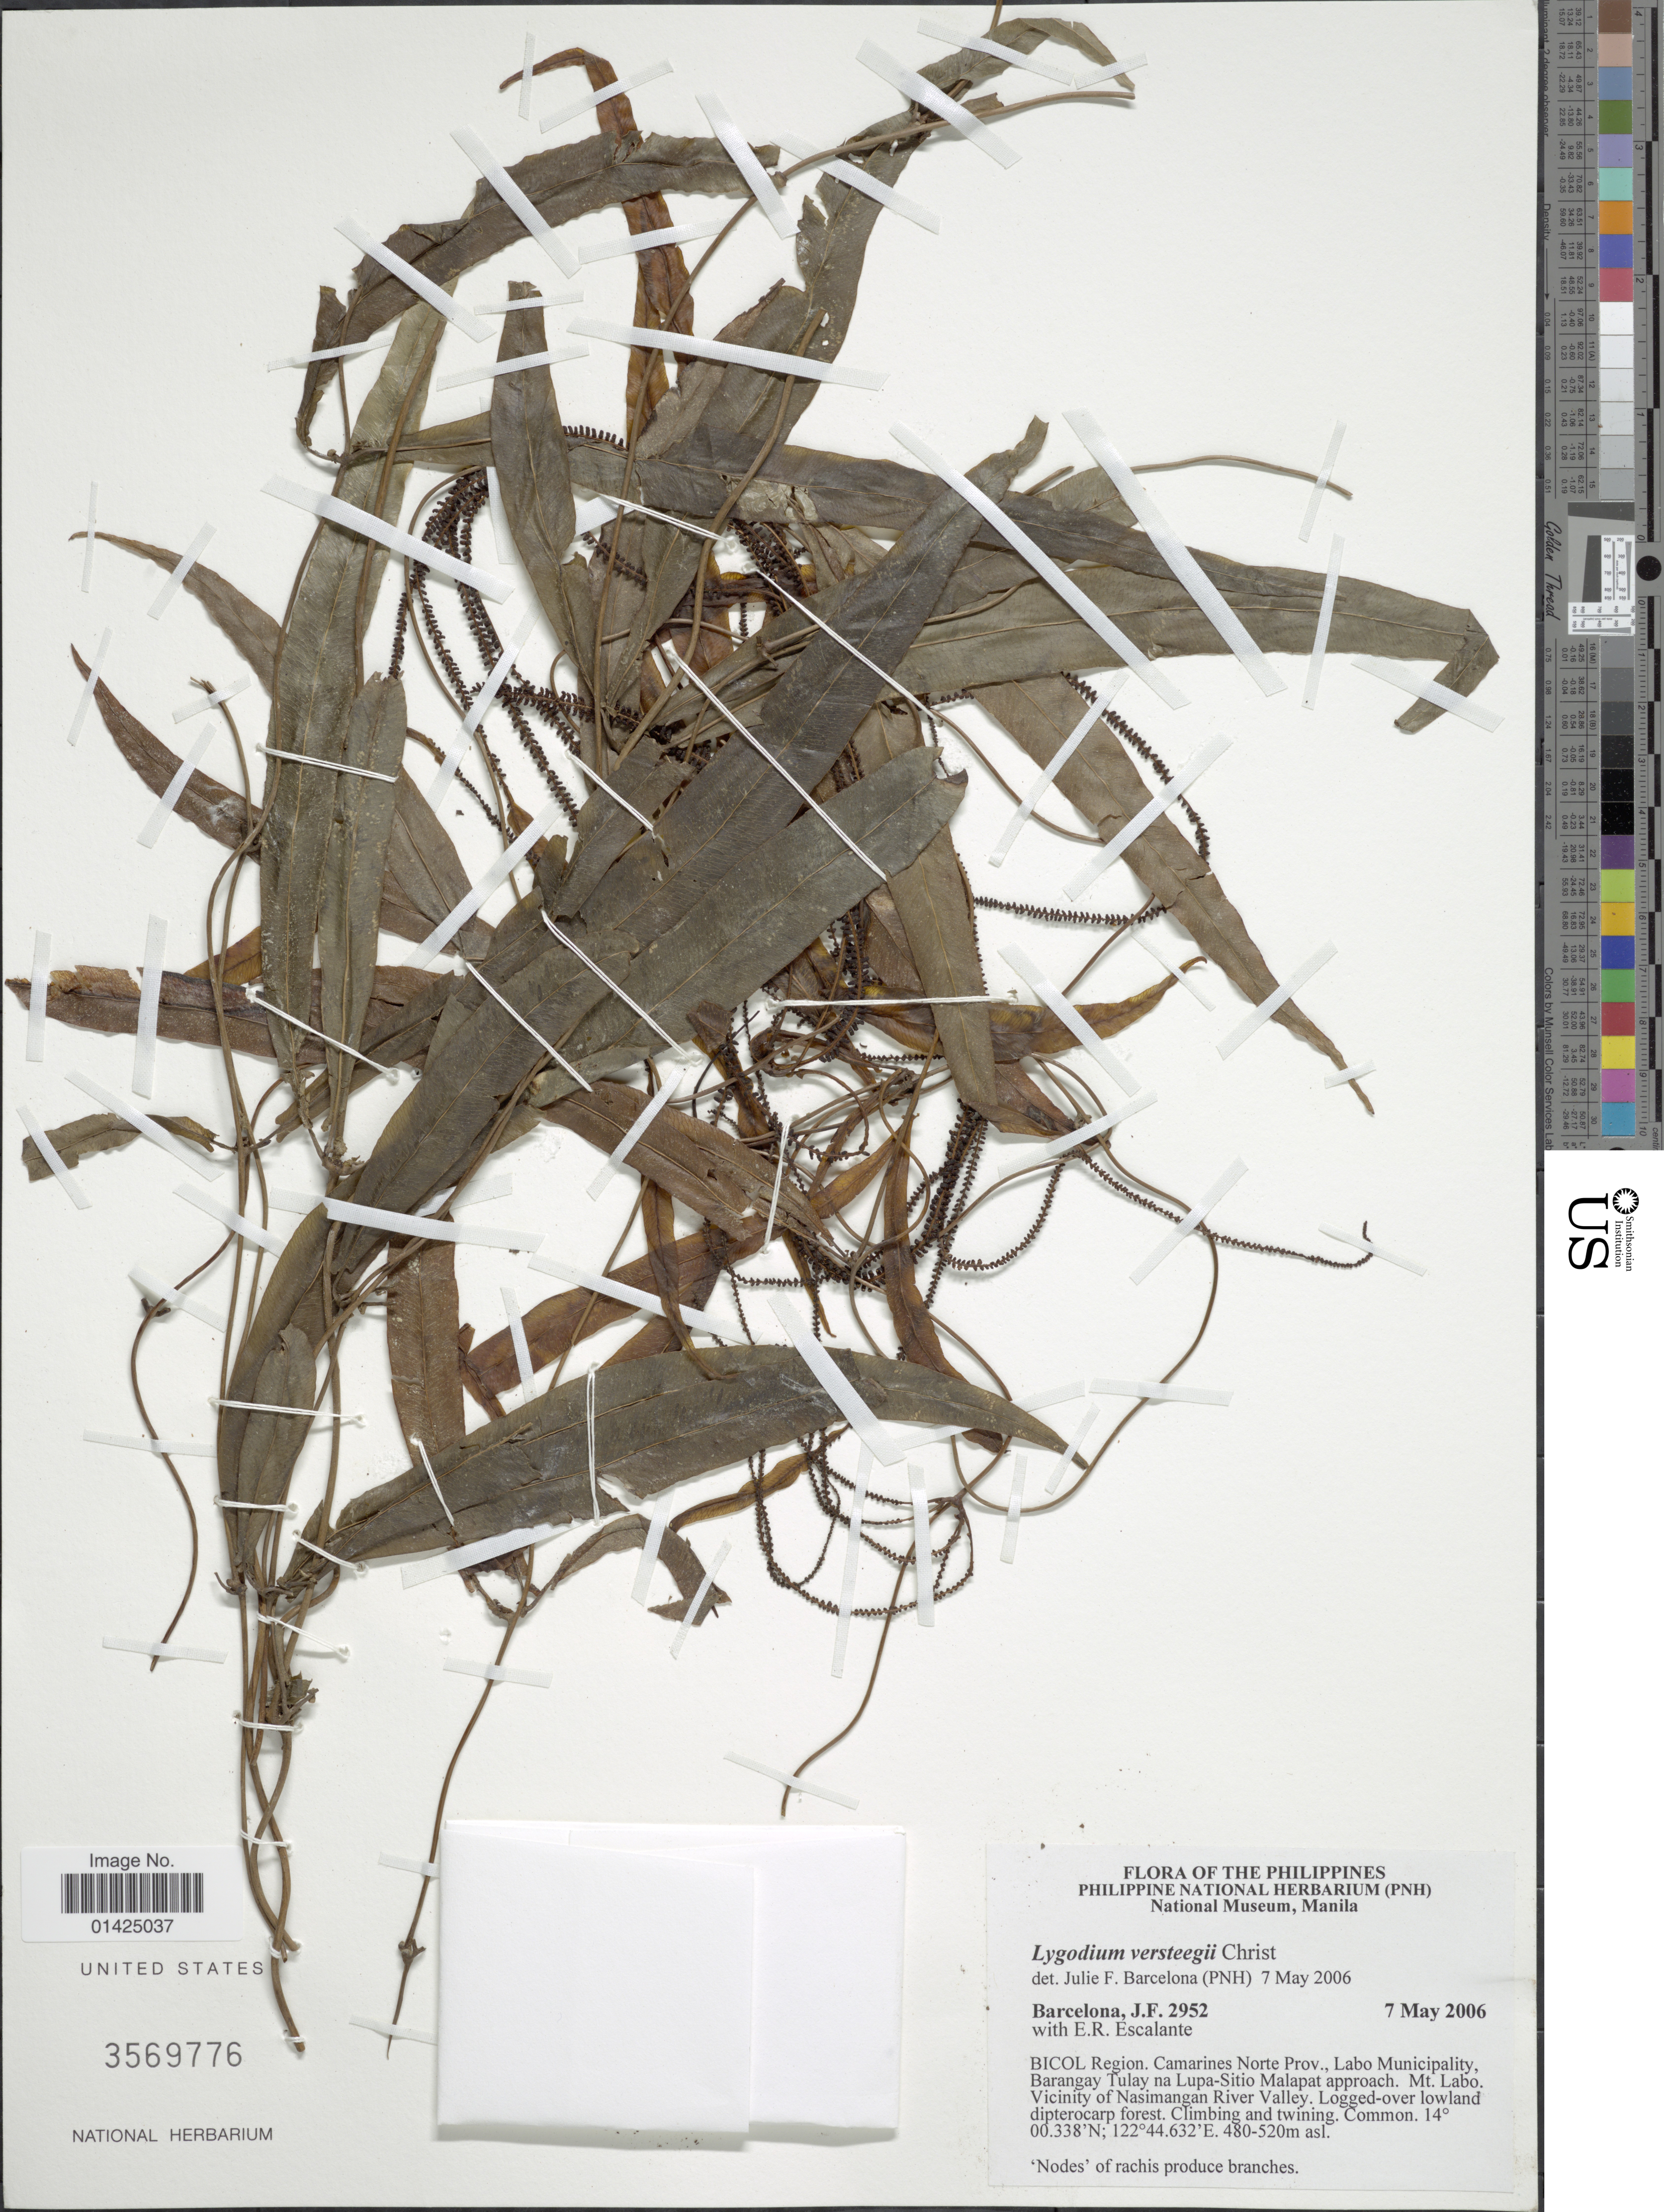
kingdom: Plantae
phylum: Tracheophyta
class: Polypodiopsida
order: Schizaeales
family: Lygodiaceae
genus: Lygodium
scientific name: Lygodium versteegii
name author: Christ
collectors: J. F. Barcelona & E. Escalante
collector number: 2952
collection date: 2006-05-07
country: Philippines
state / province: Bicol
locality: BICOL Region, Camarines Norte Prov., Labo Municipality, Barangay Tulay na upa-Sitio Malapat approach, Mt. Labo, Vicinity of Nasimangan River Valley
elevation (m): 480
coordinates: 14 00.338 N, 122 44.632 E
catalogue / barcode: US 3569116